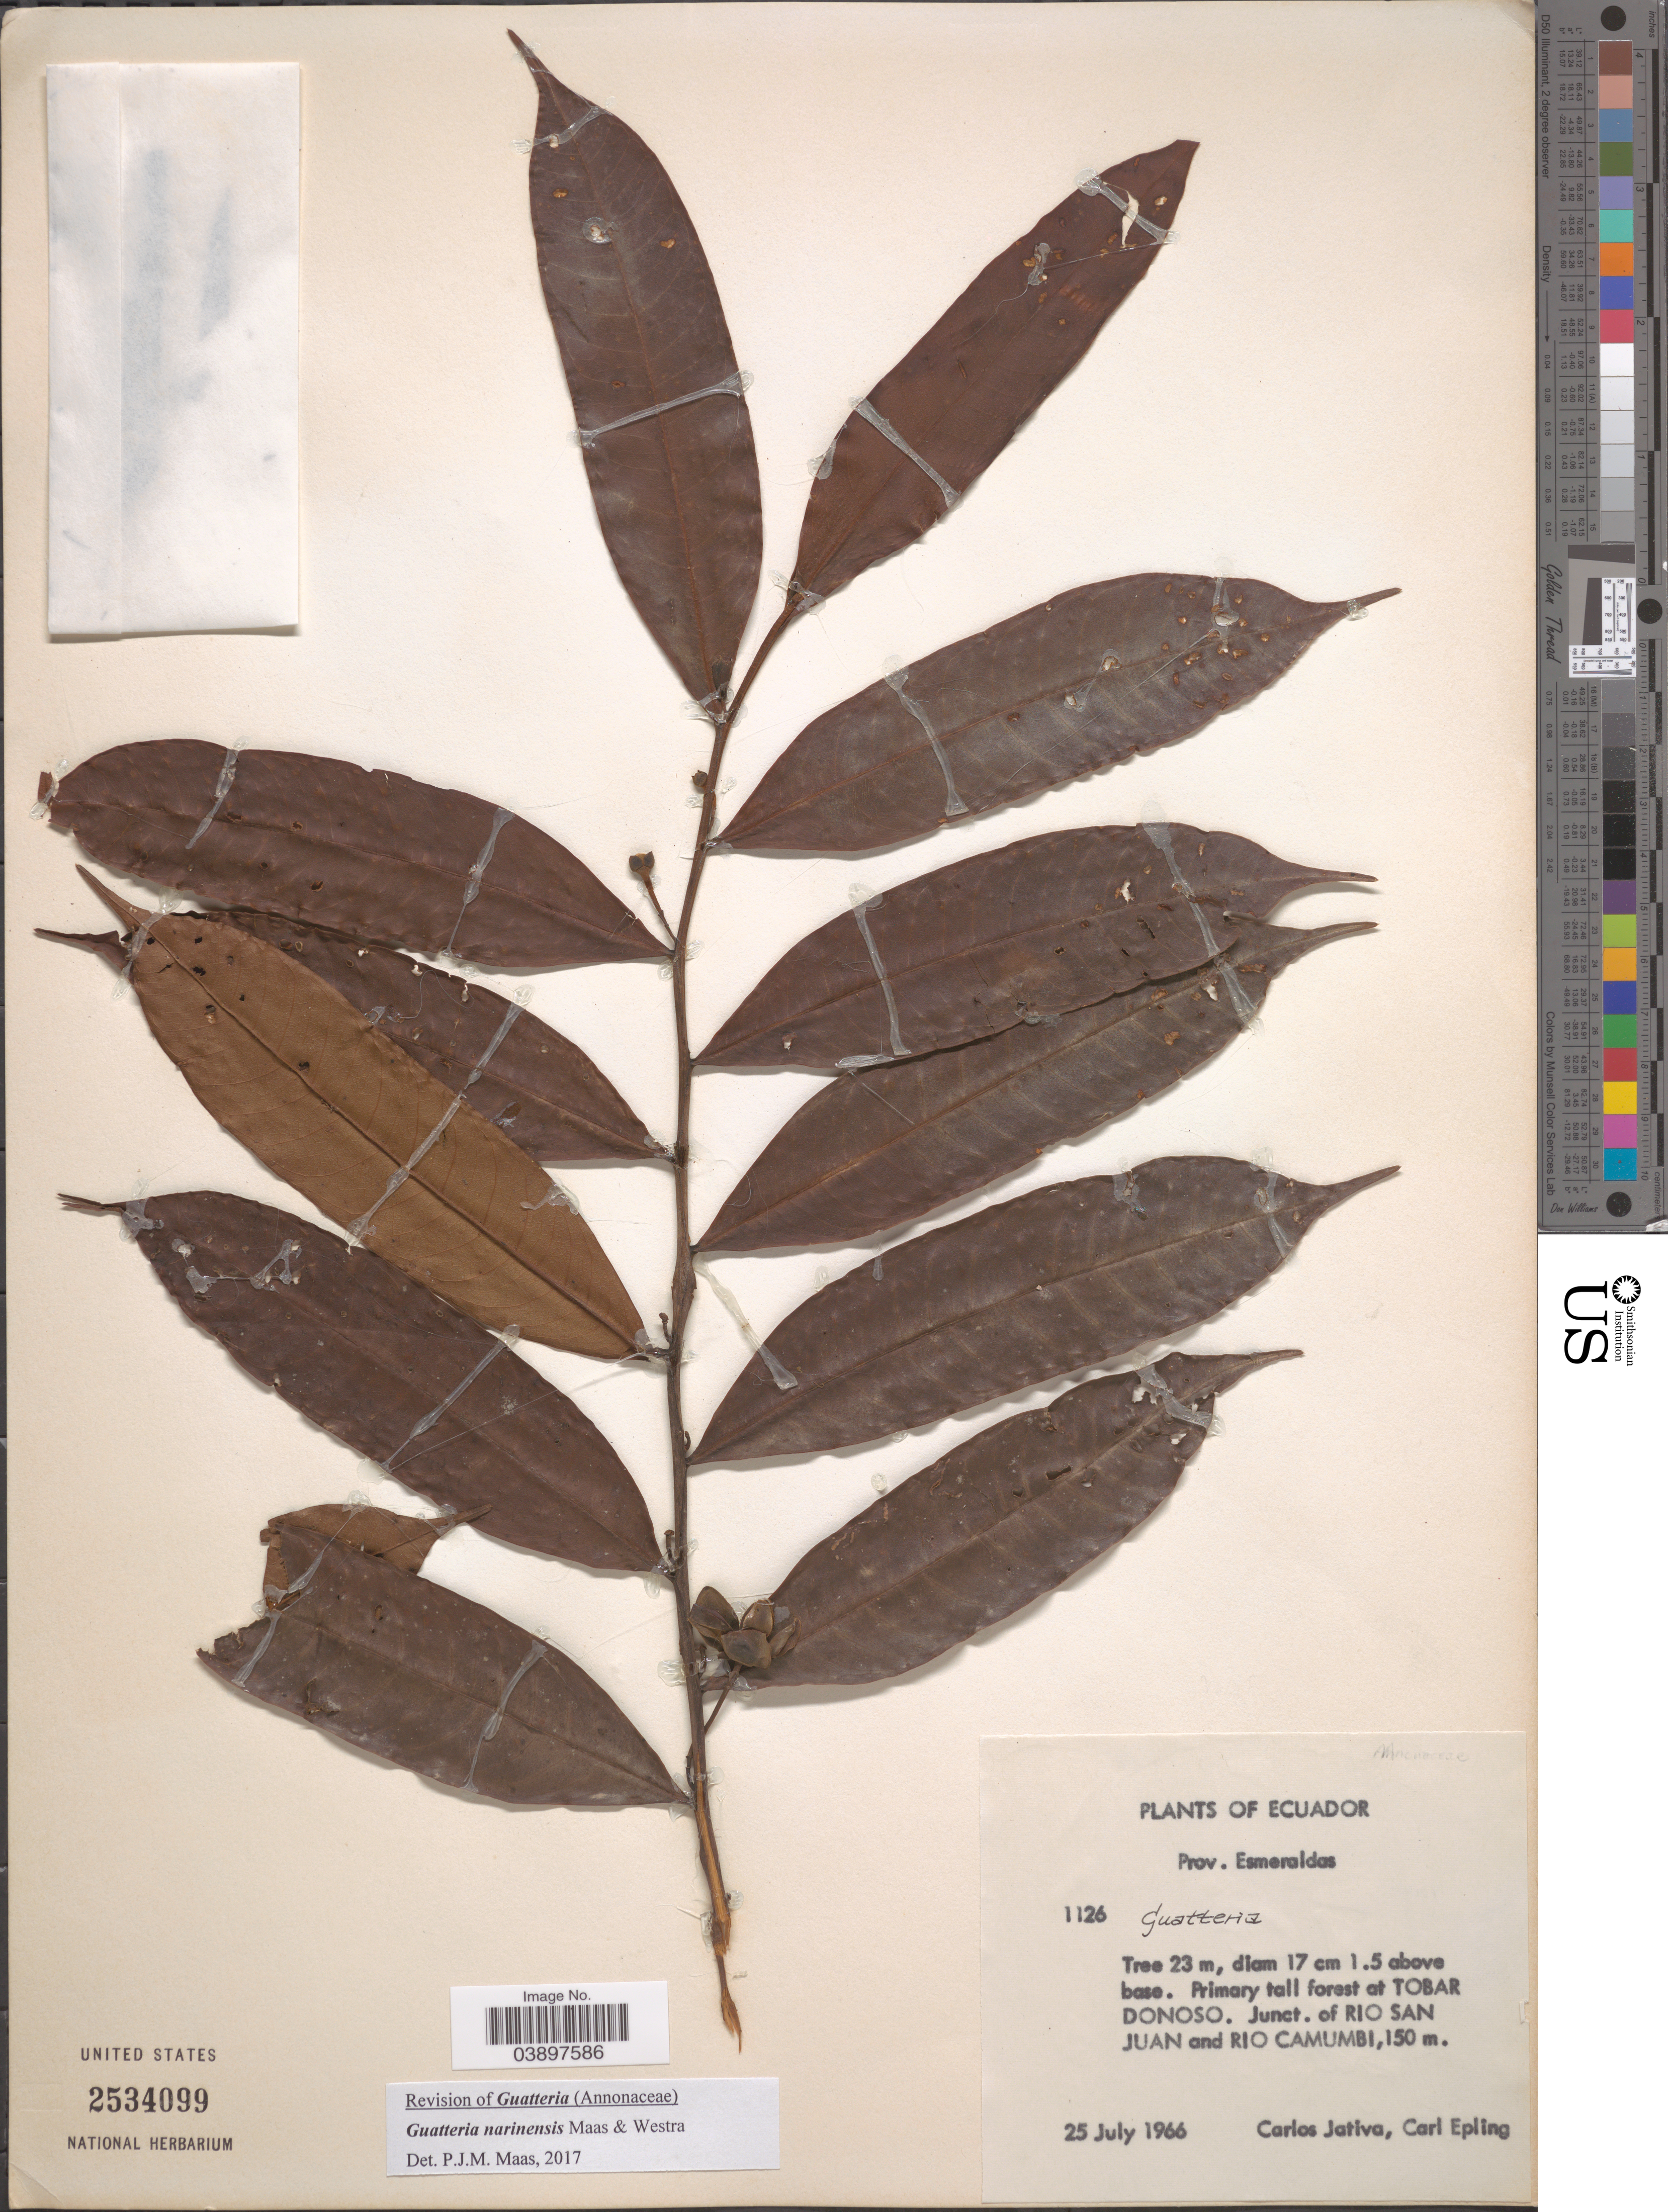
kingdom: Plantae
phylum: Tracheophyta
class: Magnoliopsida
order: Magnoliales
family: Annonaceae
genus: Guatteria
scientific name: Guatteria narinensis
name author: Westra ex Maas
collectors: C. D. Játiva & C. C. Epling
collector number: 1126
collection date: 1966-07-25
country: Ecuador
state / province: Esmeraldas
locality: Tobar Donoso. Junct. of Rio San Juan and Rio Camumbi.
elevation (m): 150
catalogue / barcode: US 2534099